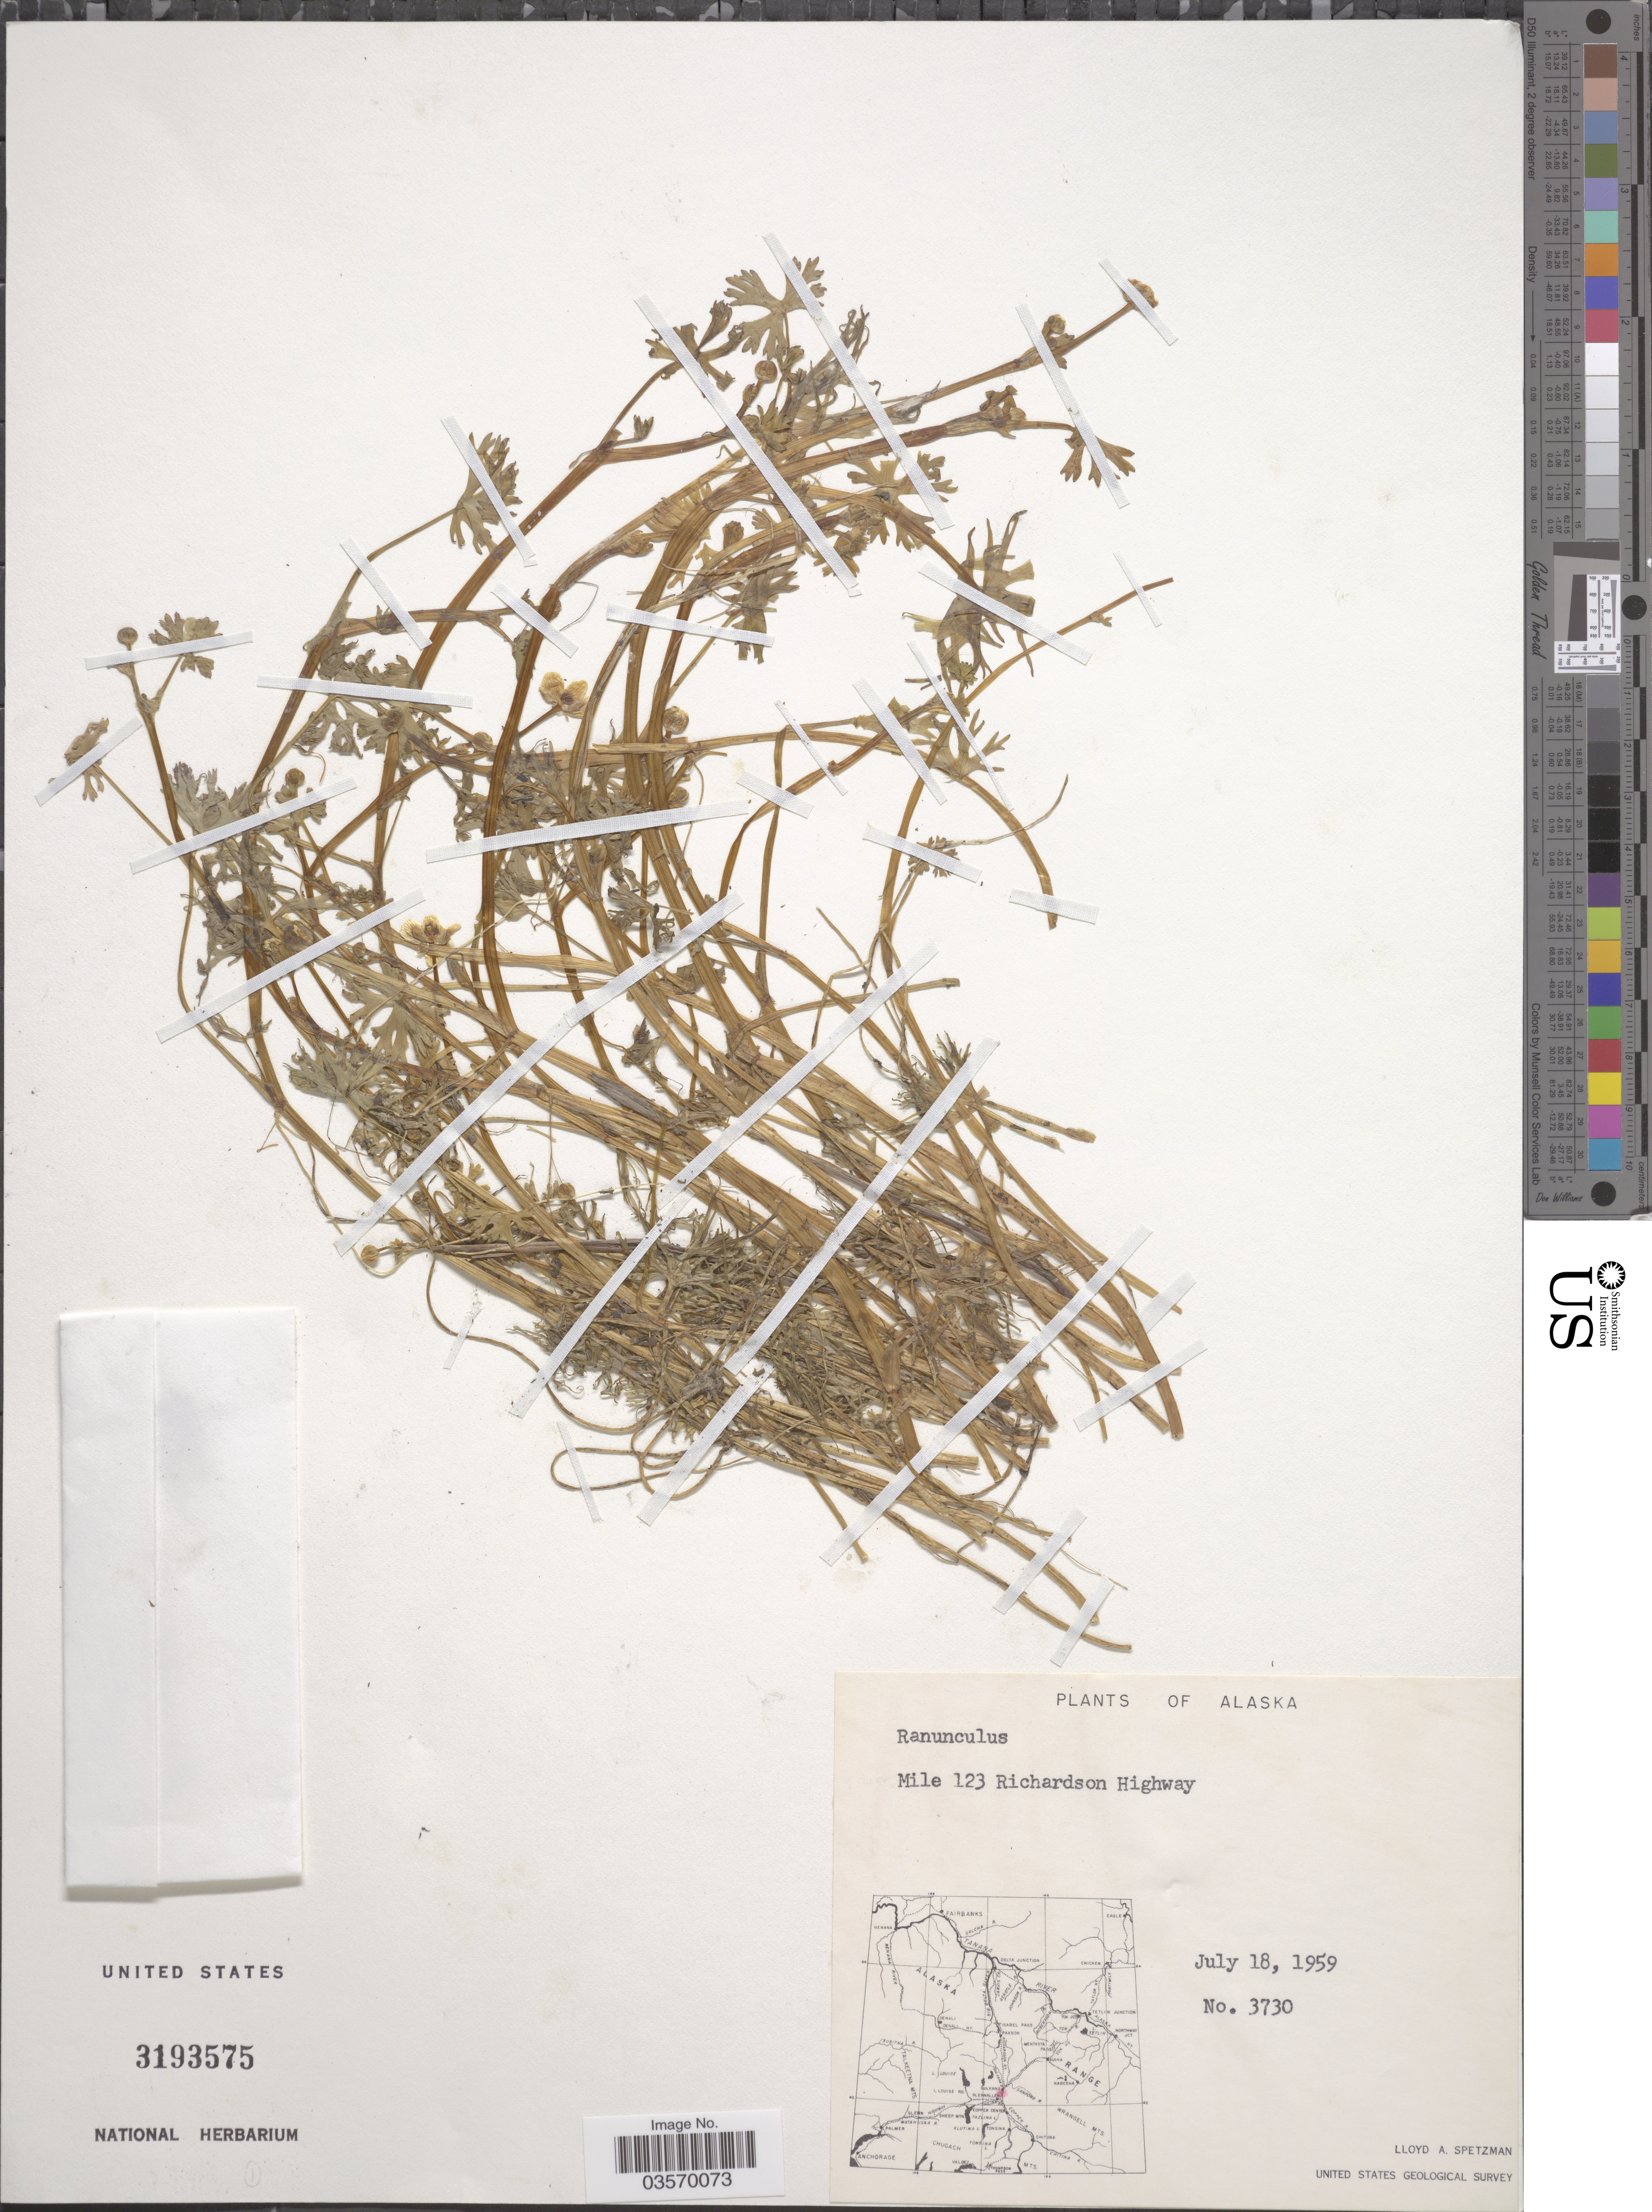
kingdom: Plantae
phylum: Tracheophyta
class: Magnoliopsida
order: Ranunculales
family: Ranunculaceae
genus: Ranunculus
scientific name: Ranunculus sp.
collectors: L. Spetzman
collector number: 3730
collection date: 1959-07-18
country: United States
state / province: Alaska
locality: Mile 123 Richardson Highway.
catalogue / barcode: US 3193575